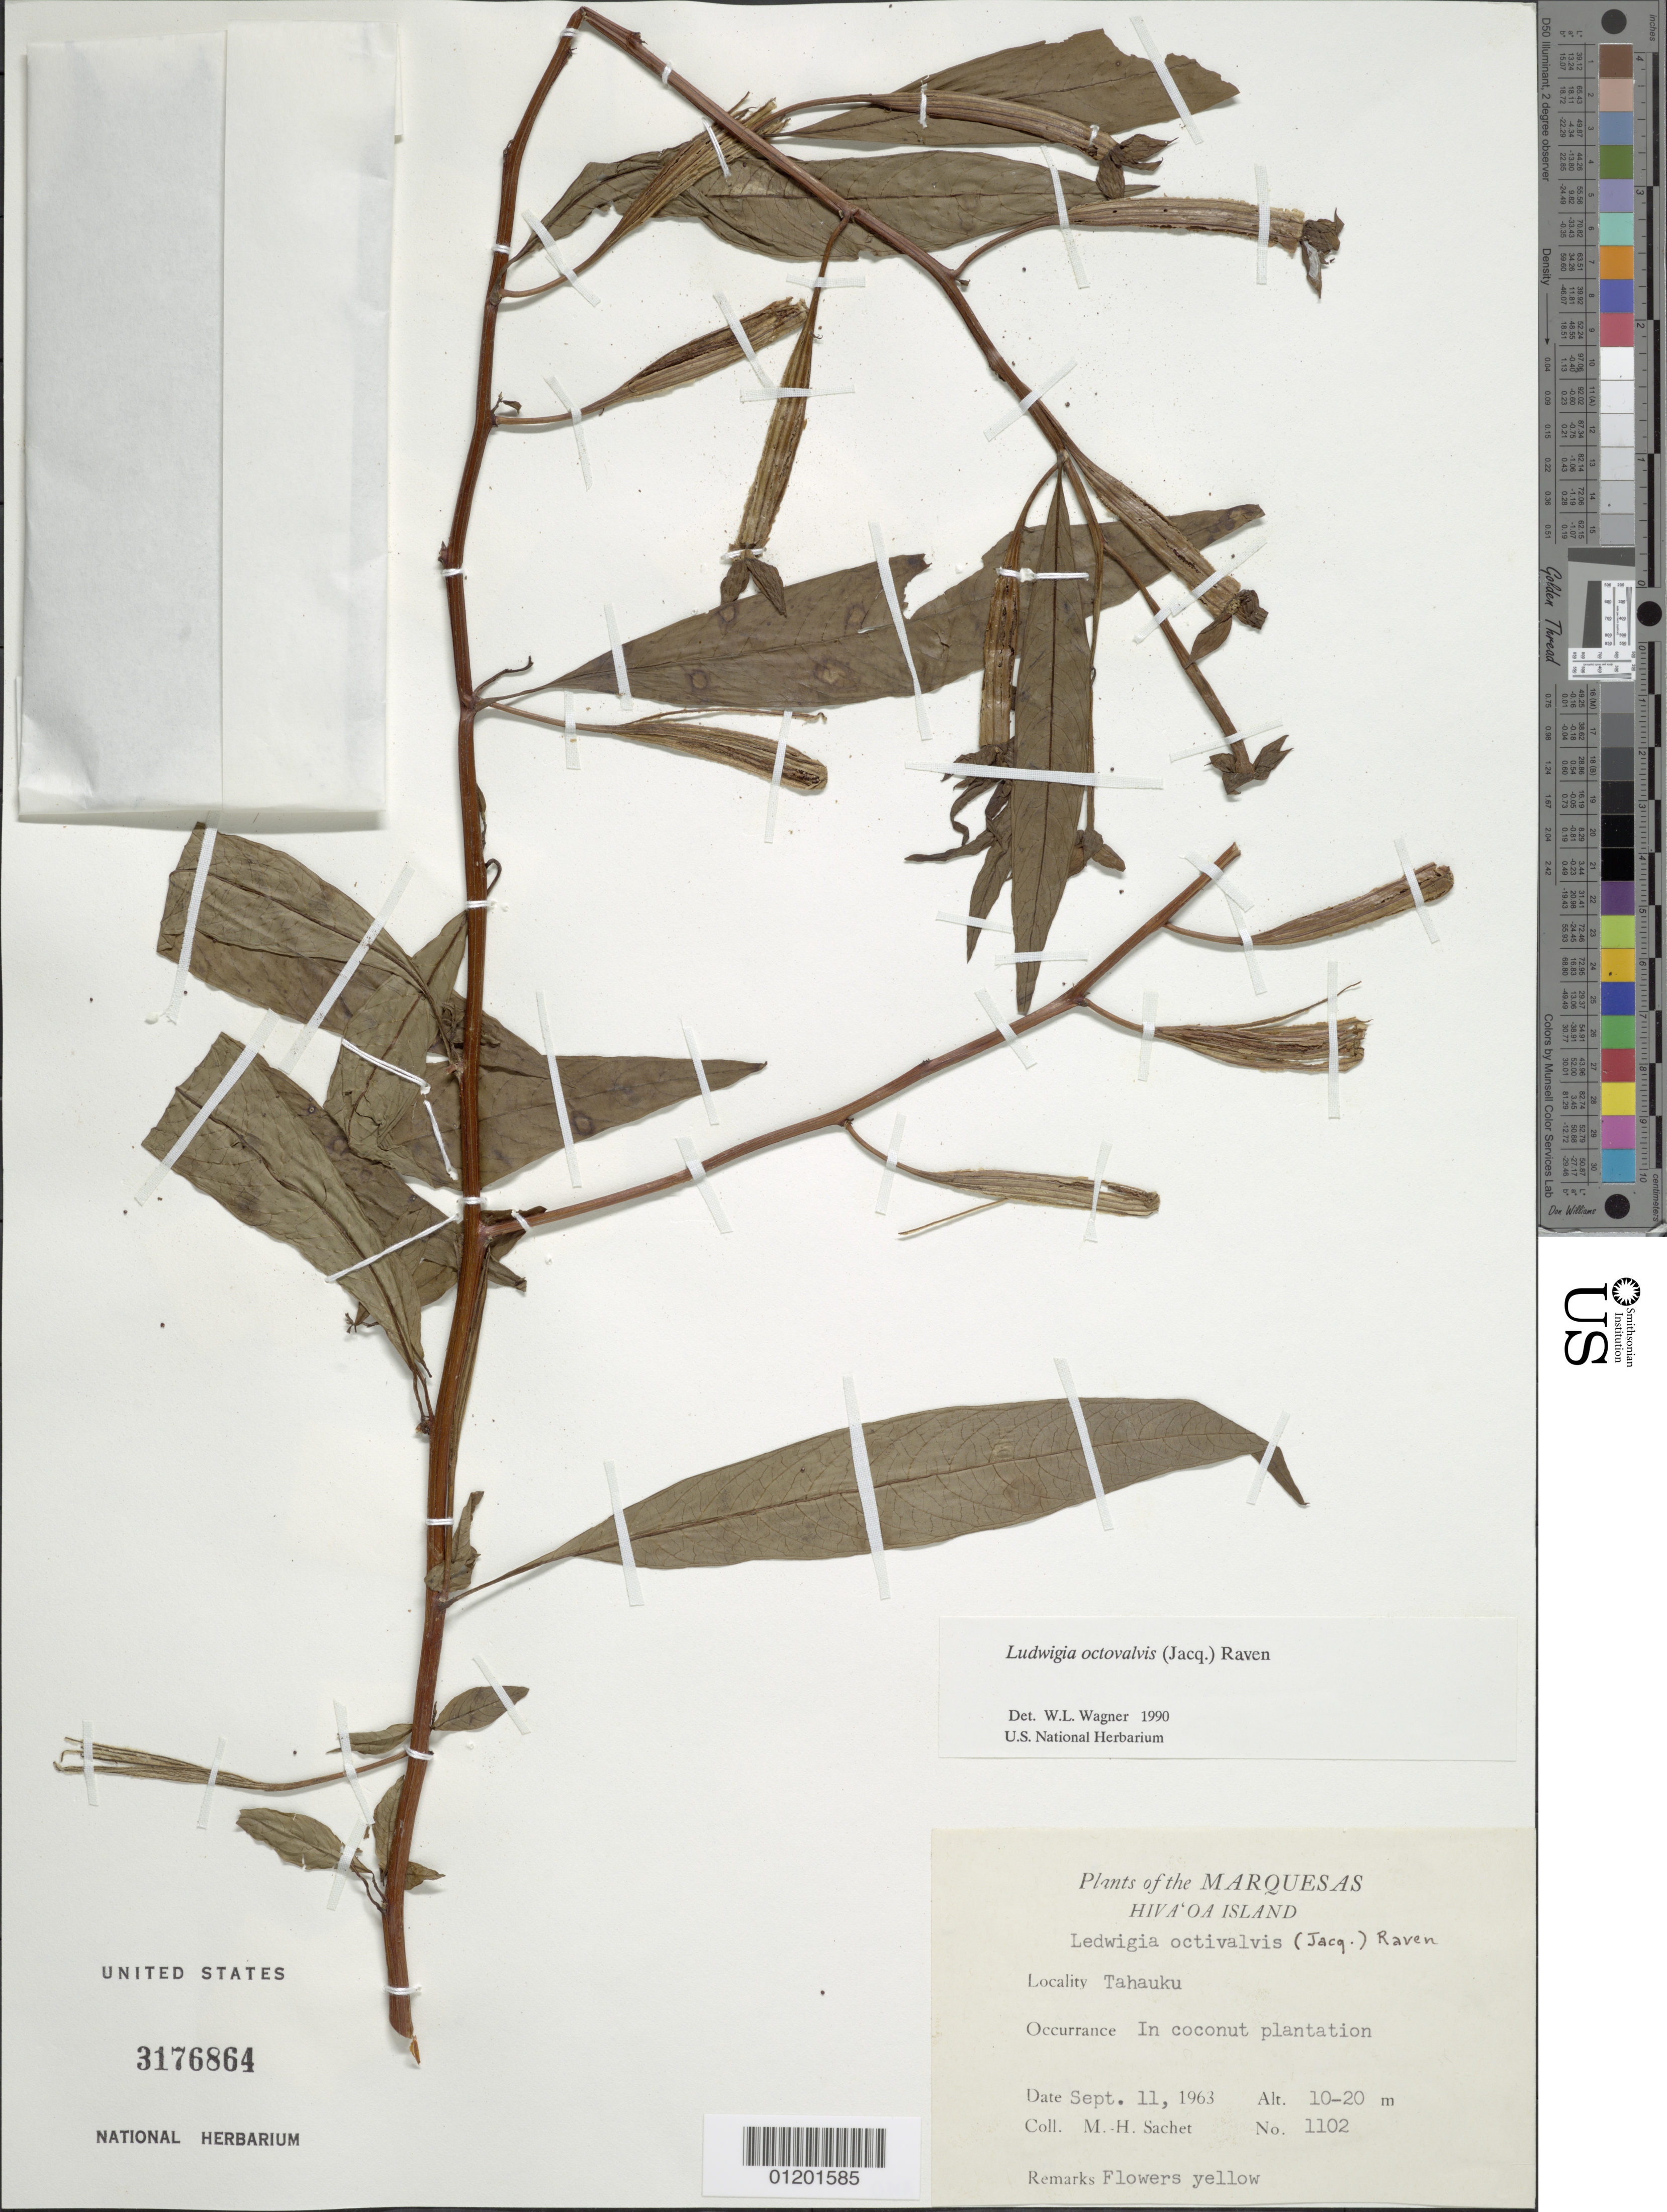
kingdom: Plantae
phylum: Tracheophyta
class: Magnoliopsida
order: Myrtales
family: Onagraceae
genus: Ludwigia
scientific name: Ludwigia octovalvis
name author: (Jacq.) P.H. Raven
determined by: Wagner, W. L., (BOT), Smithsonian Institution - National Museum of Natural History (UNITED STATES)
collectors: M.-H. Sachet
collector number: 1102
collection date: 1963-09-11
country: French Polynesia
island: Hiva Oa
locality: Tahauku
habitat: In coconut plantation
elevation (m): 10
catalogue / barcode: US 3176864